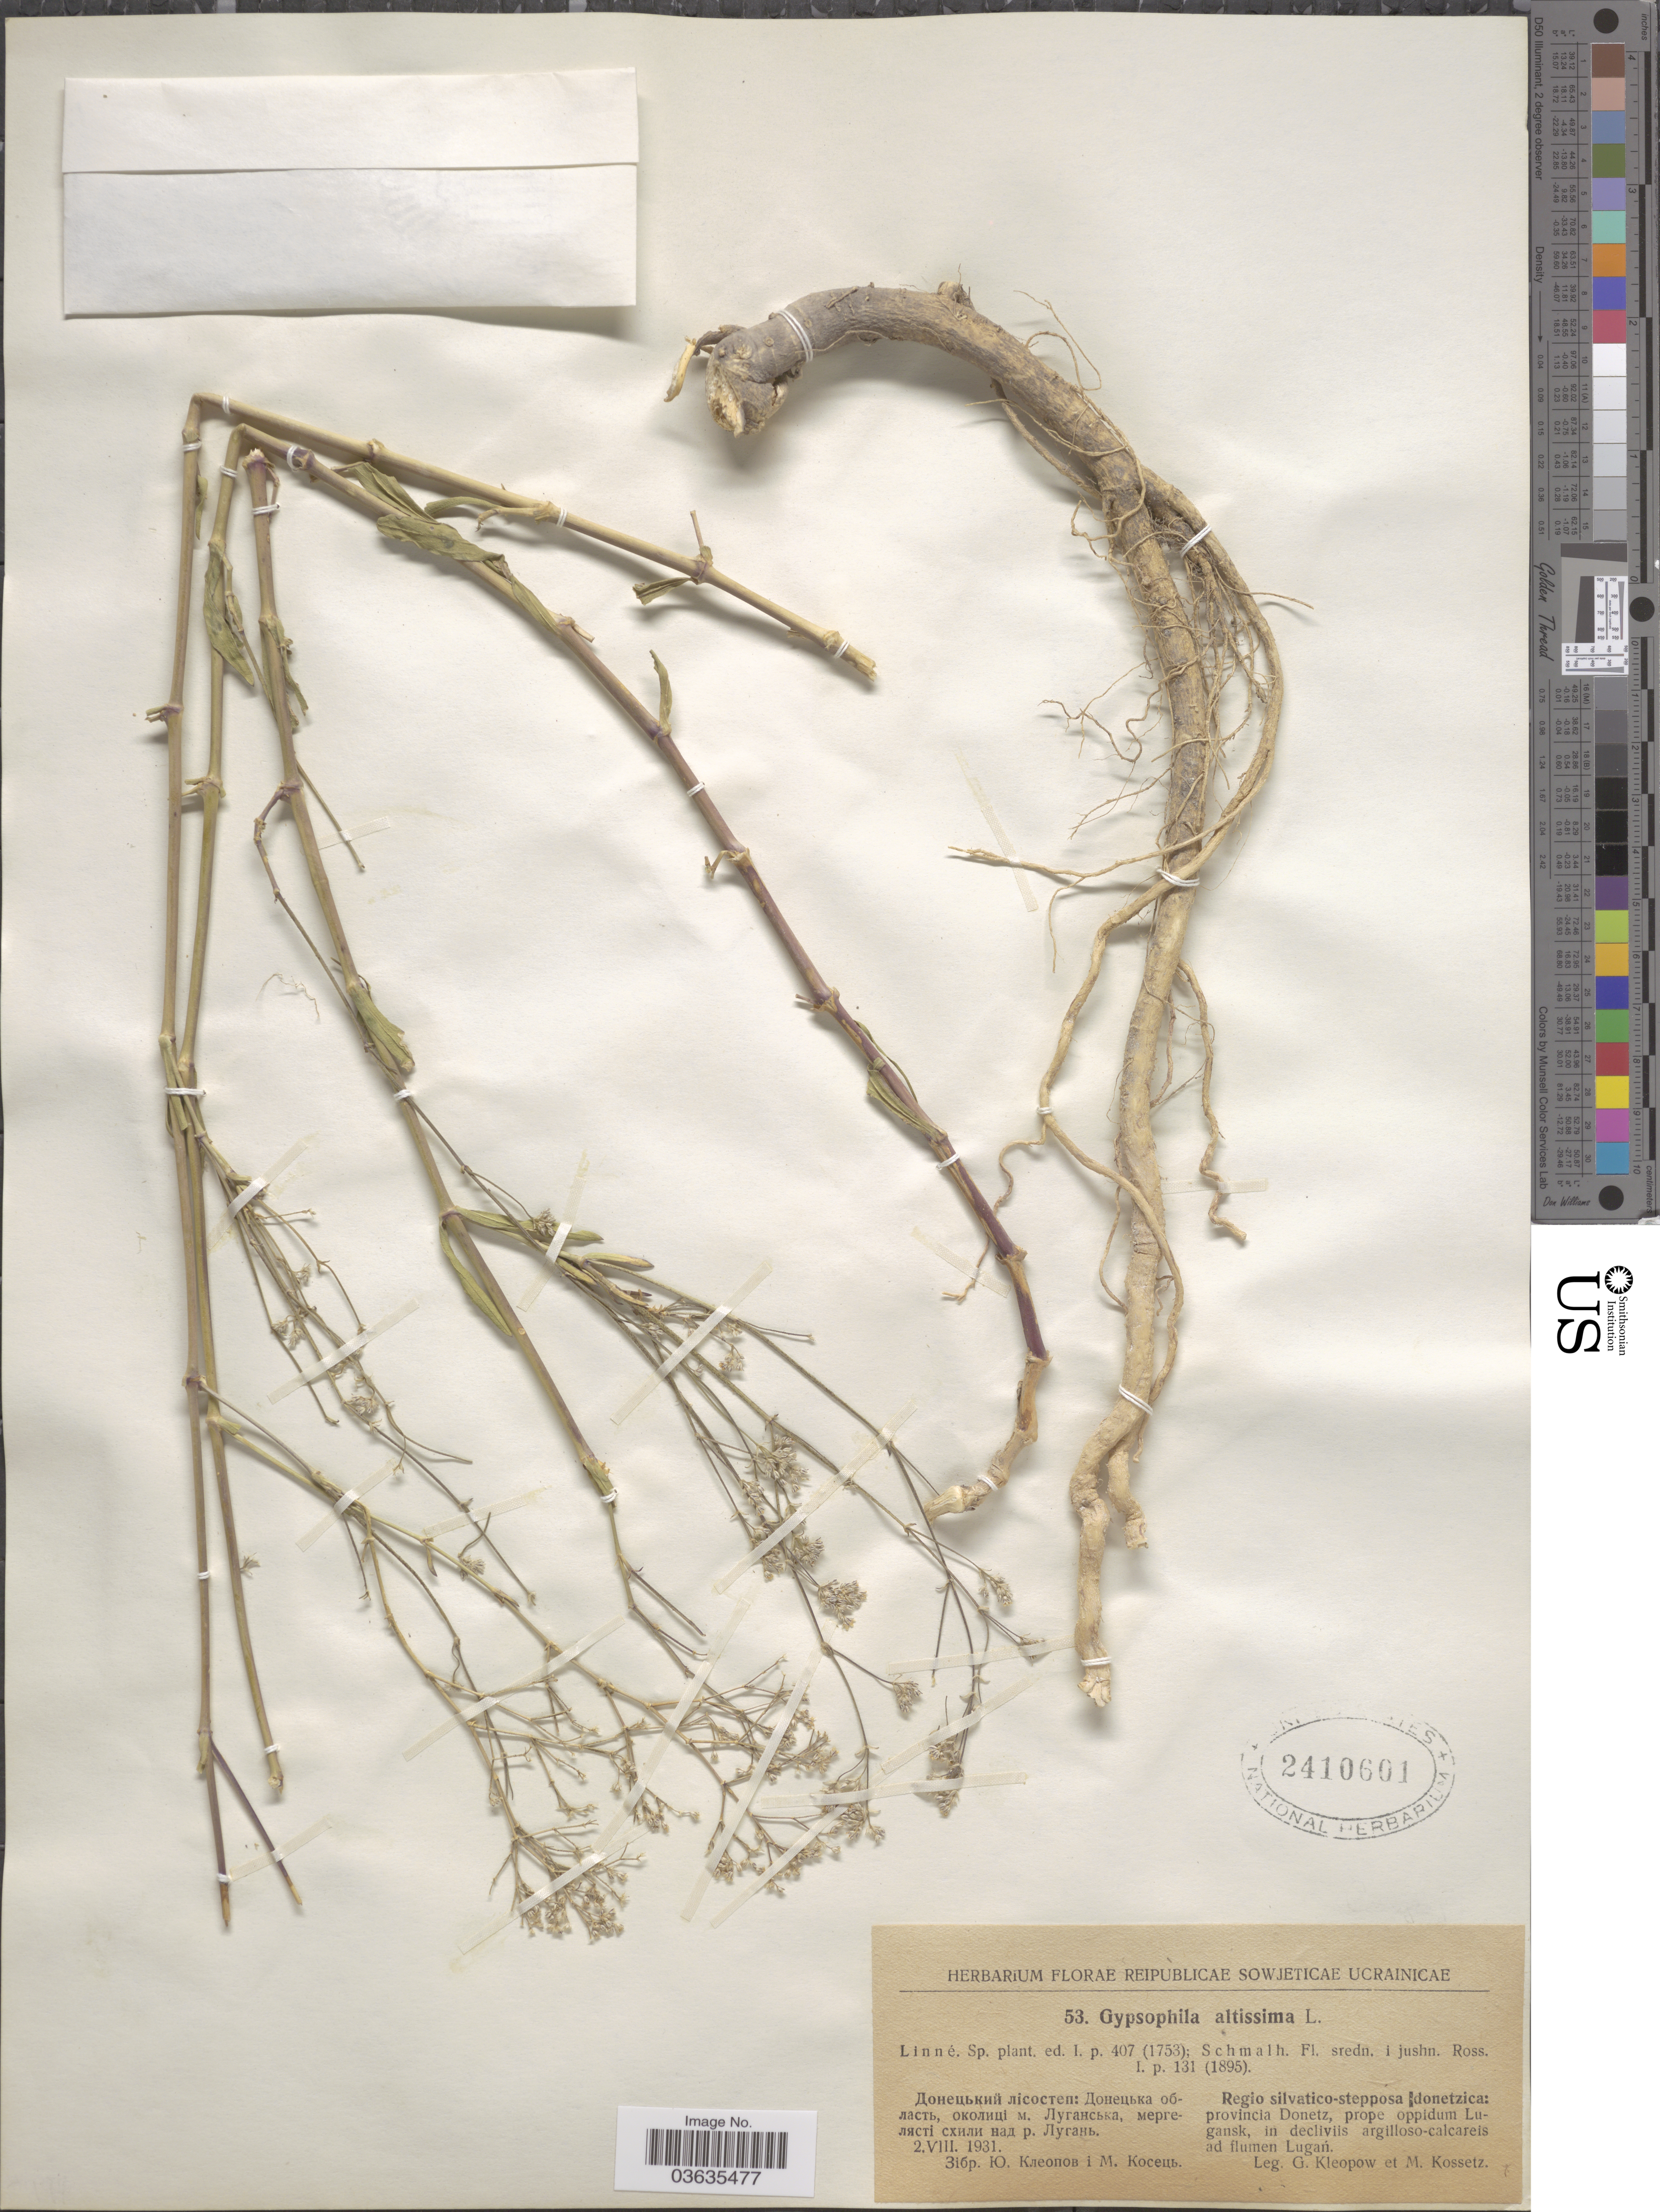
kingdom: Plantae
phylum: Tracheophyta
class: Magnoliopsida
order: Caryophyllales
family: Caryophyllaceae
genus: Gypsophila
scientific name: Gypsophila altissima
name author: L.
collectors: G. Kleopow & M. Kossetz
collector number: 53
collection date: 1931-08-02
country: Ukraine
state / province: Donets'k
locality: Reipublicae Sowjeticae Ucrainicae. Regio silvatico-stepposa|donetzica: provincia Donetz, prope oppidum Lugansk, in decliviis argilloso-calcareis ad flumen Lugań.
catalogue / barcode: US 2410601